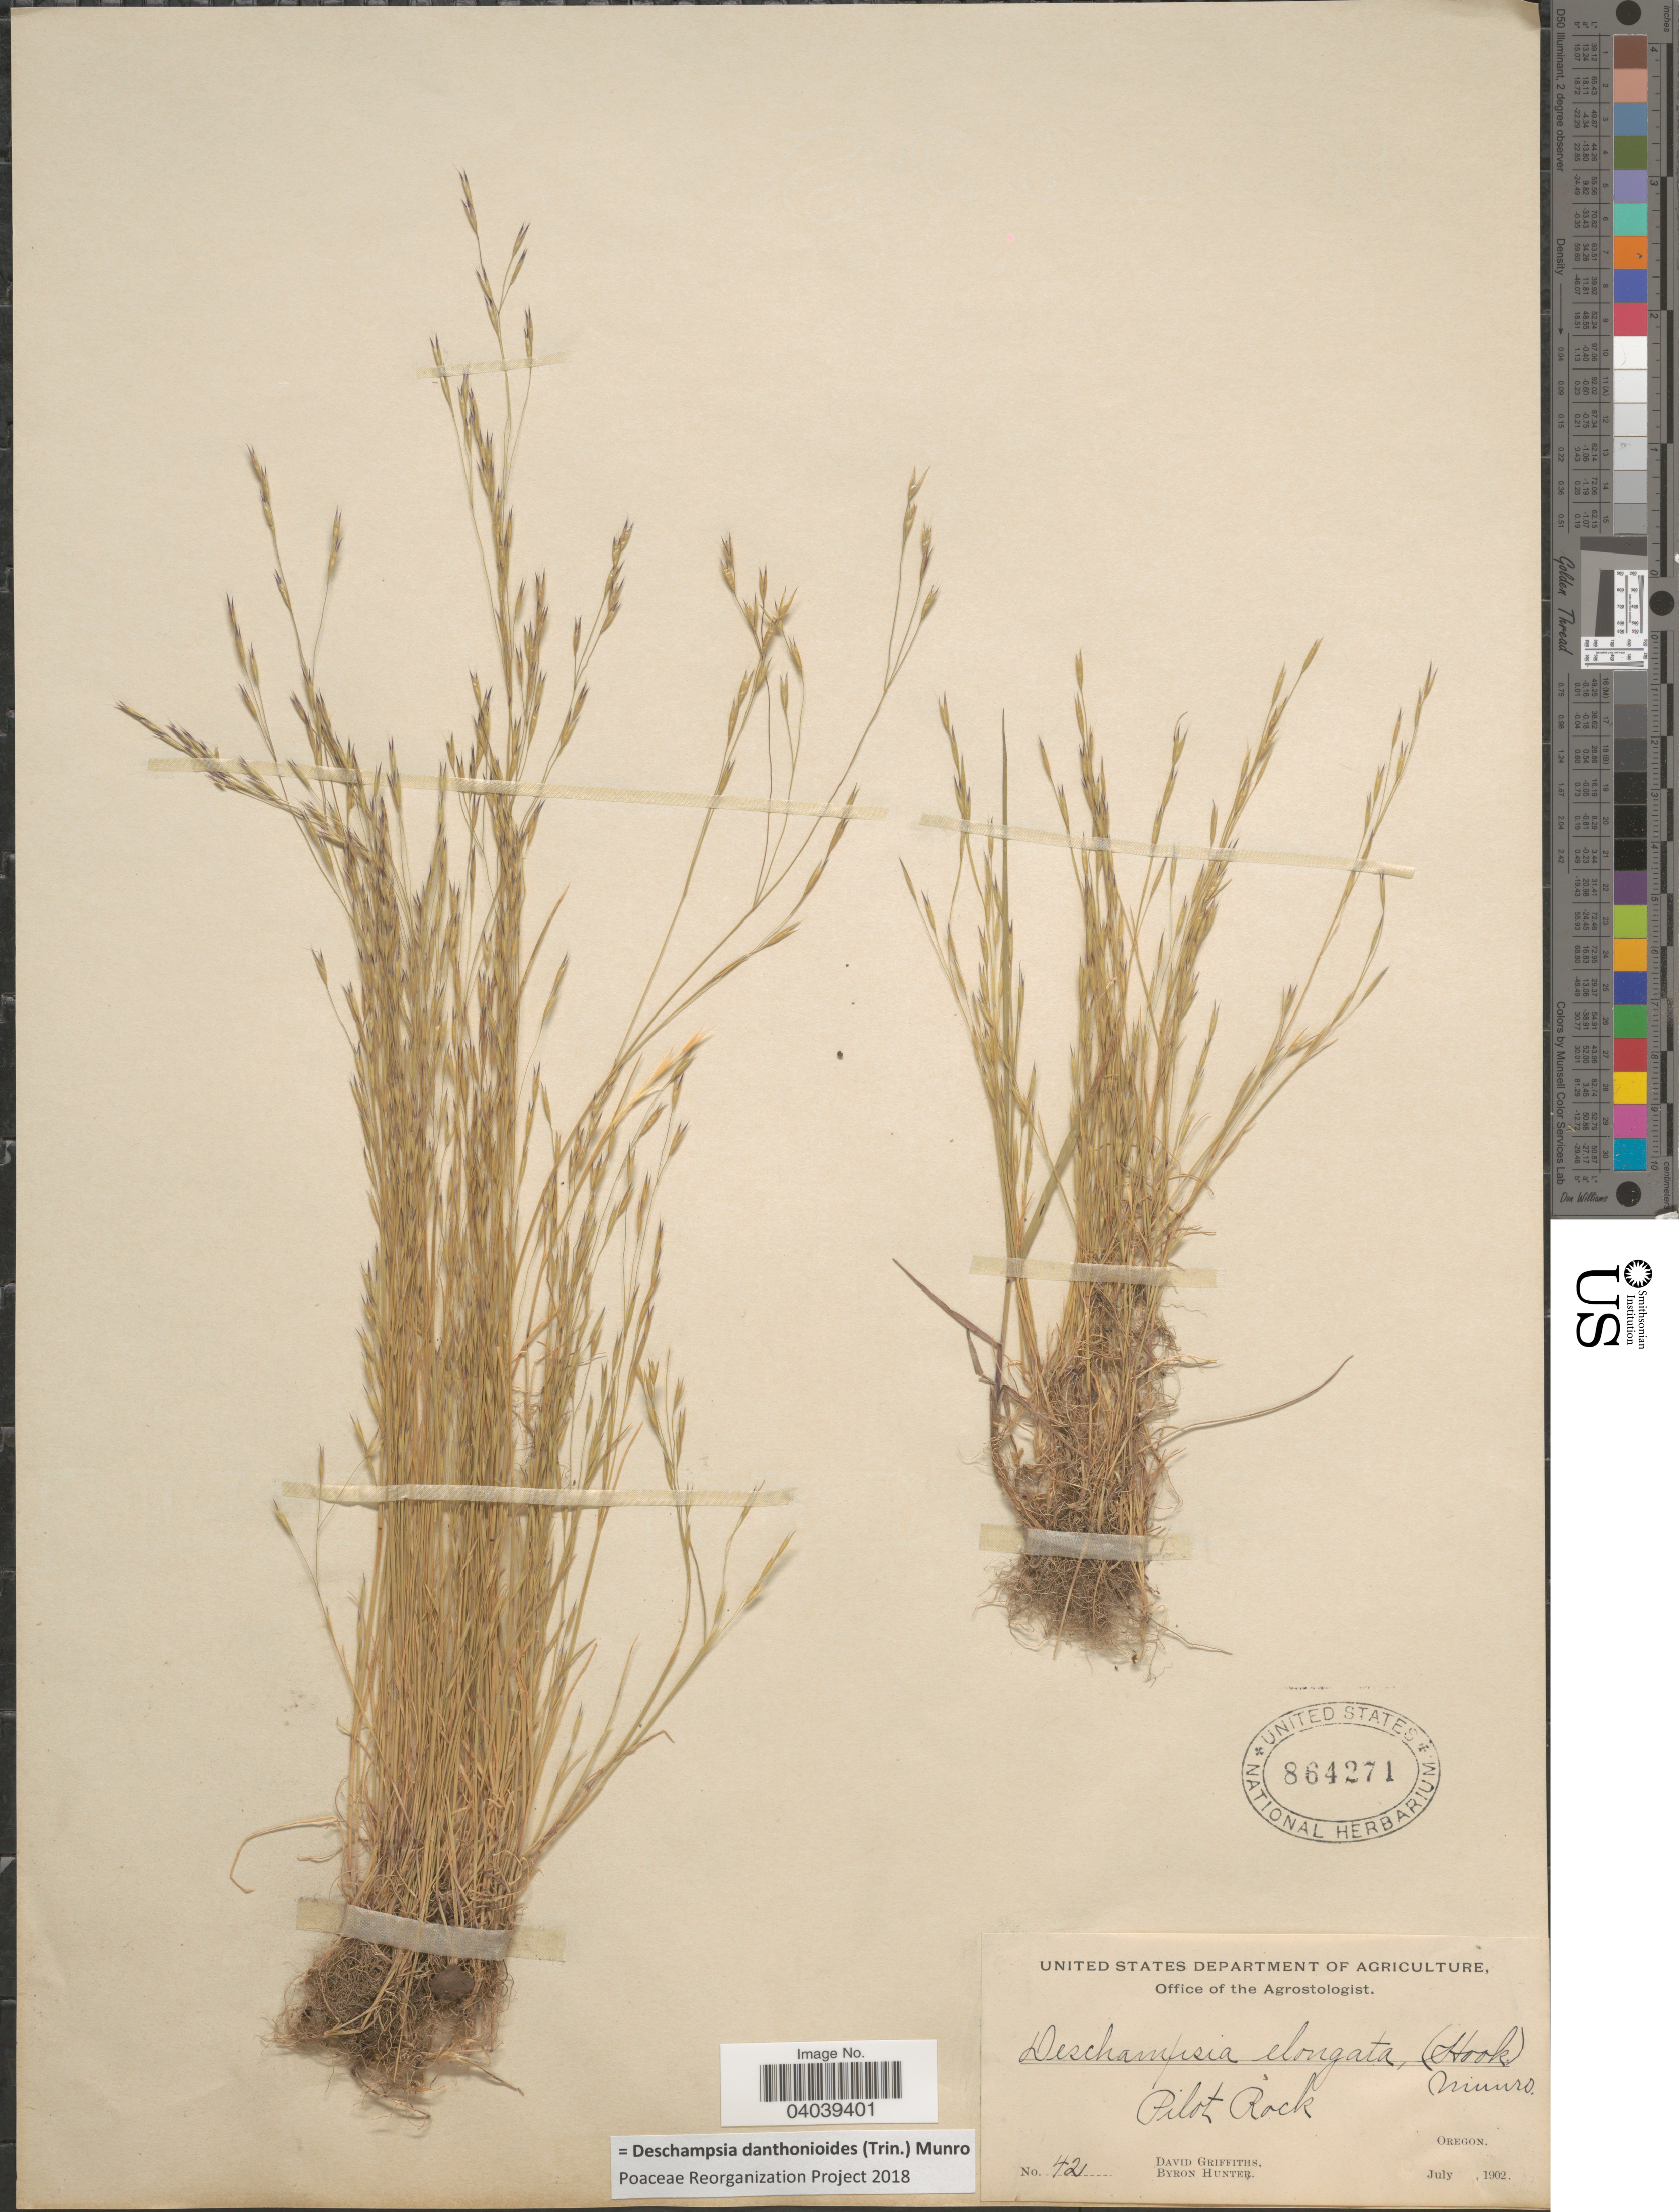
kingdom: Plantae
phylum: Tracheophyta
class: Liliopsida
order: Poales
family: Poaceae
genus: Deschampsia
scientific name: Deschampsia danthonioides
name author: (Trin.) Munro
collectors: D. Griffiths & B. Hunter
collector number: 42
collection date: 1902-07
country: United States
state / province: Oregon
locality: Pilot Rock.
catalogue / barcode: US 864271